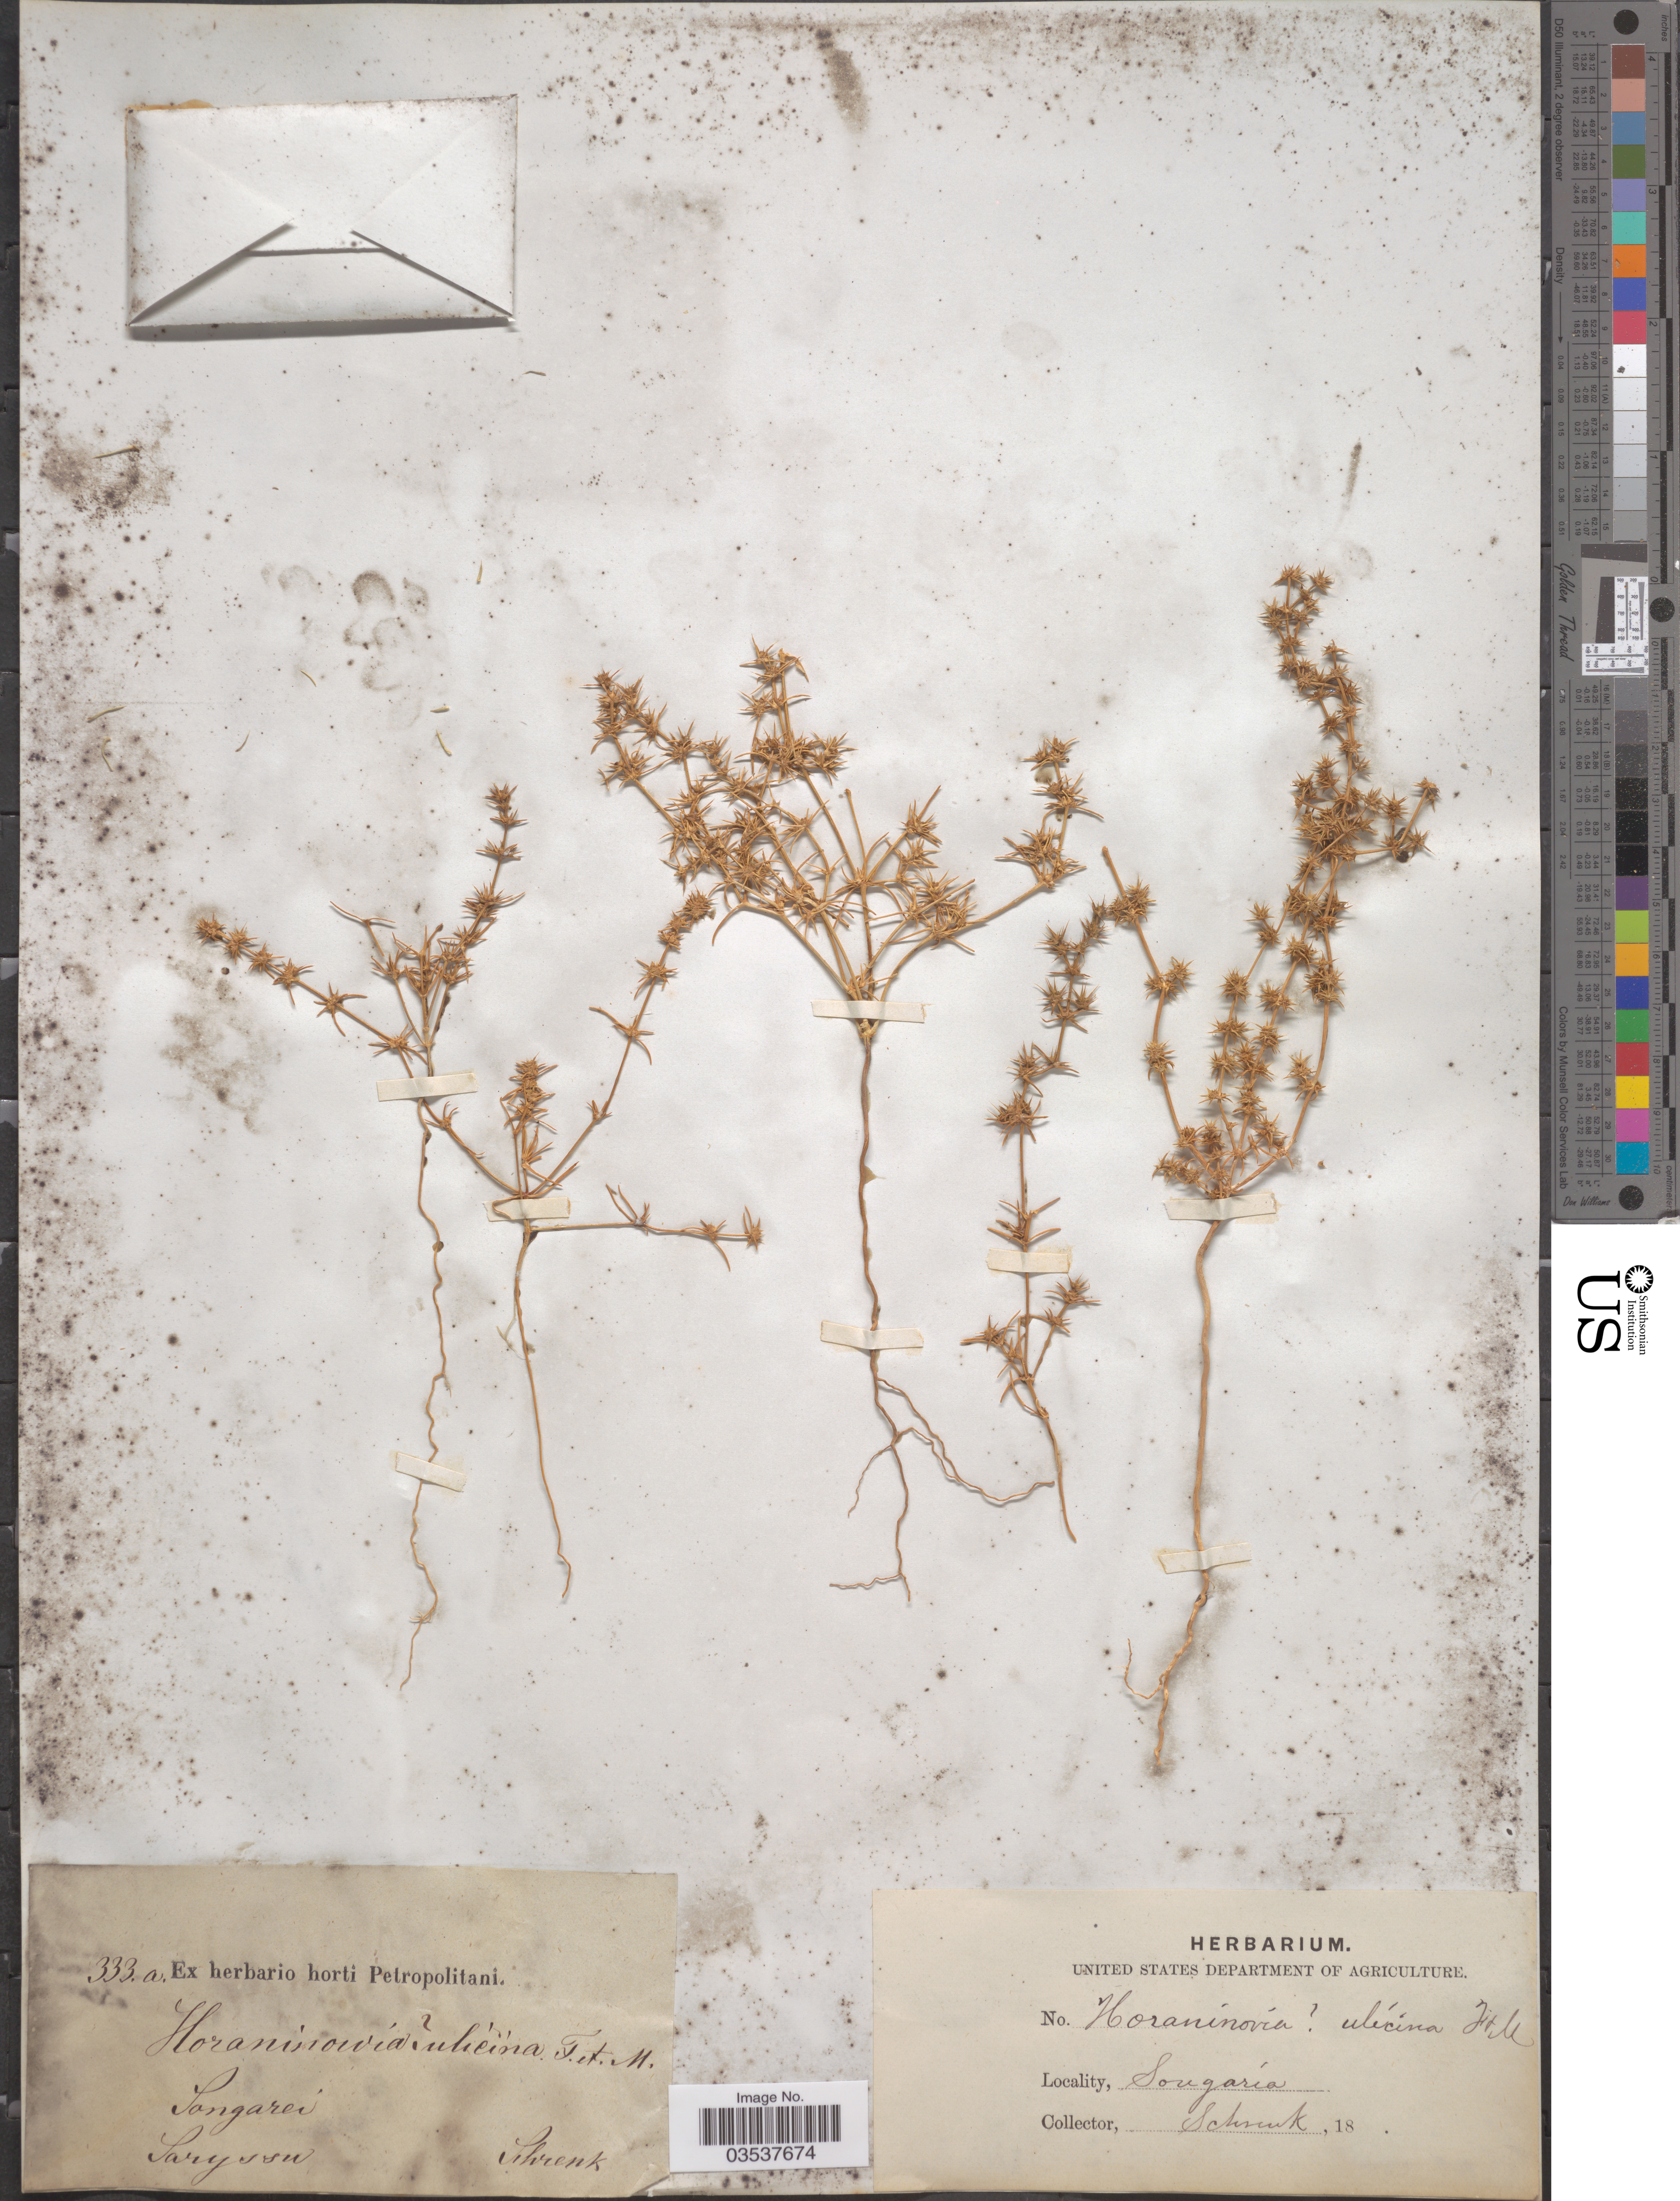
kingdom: Plantae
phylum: Tracheophyta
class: Magnoliopsida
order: Caryophyllales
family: Amaranthaceae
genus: Horaninovia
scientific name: Horaninovia ulicina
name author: Fisch. & C.A. Mey.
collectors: A.G. Schrenk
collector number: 333a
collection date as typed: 18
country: Kazakhstan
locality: Songarei. Saryssu. Songaría.